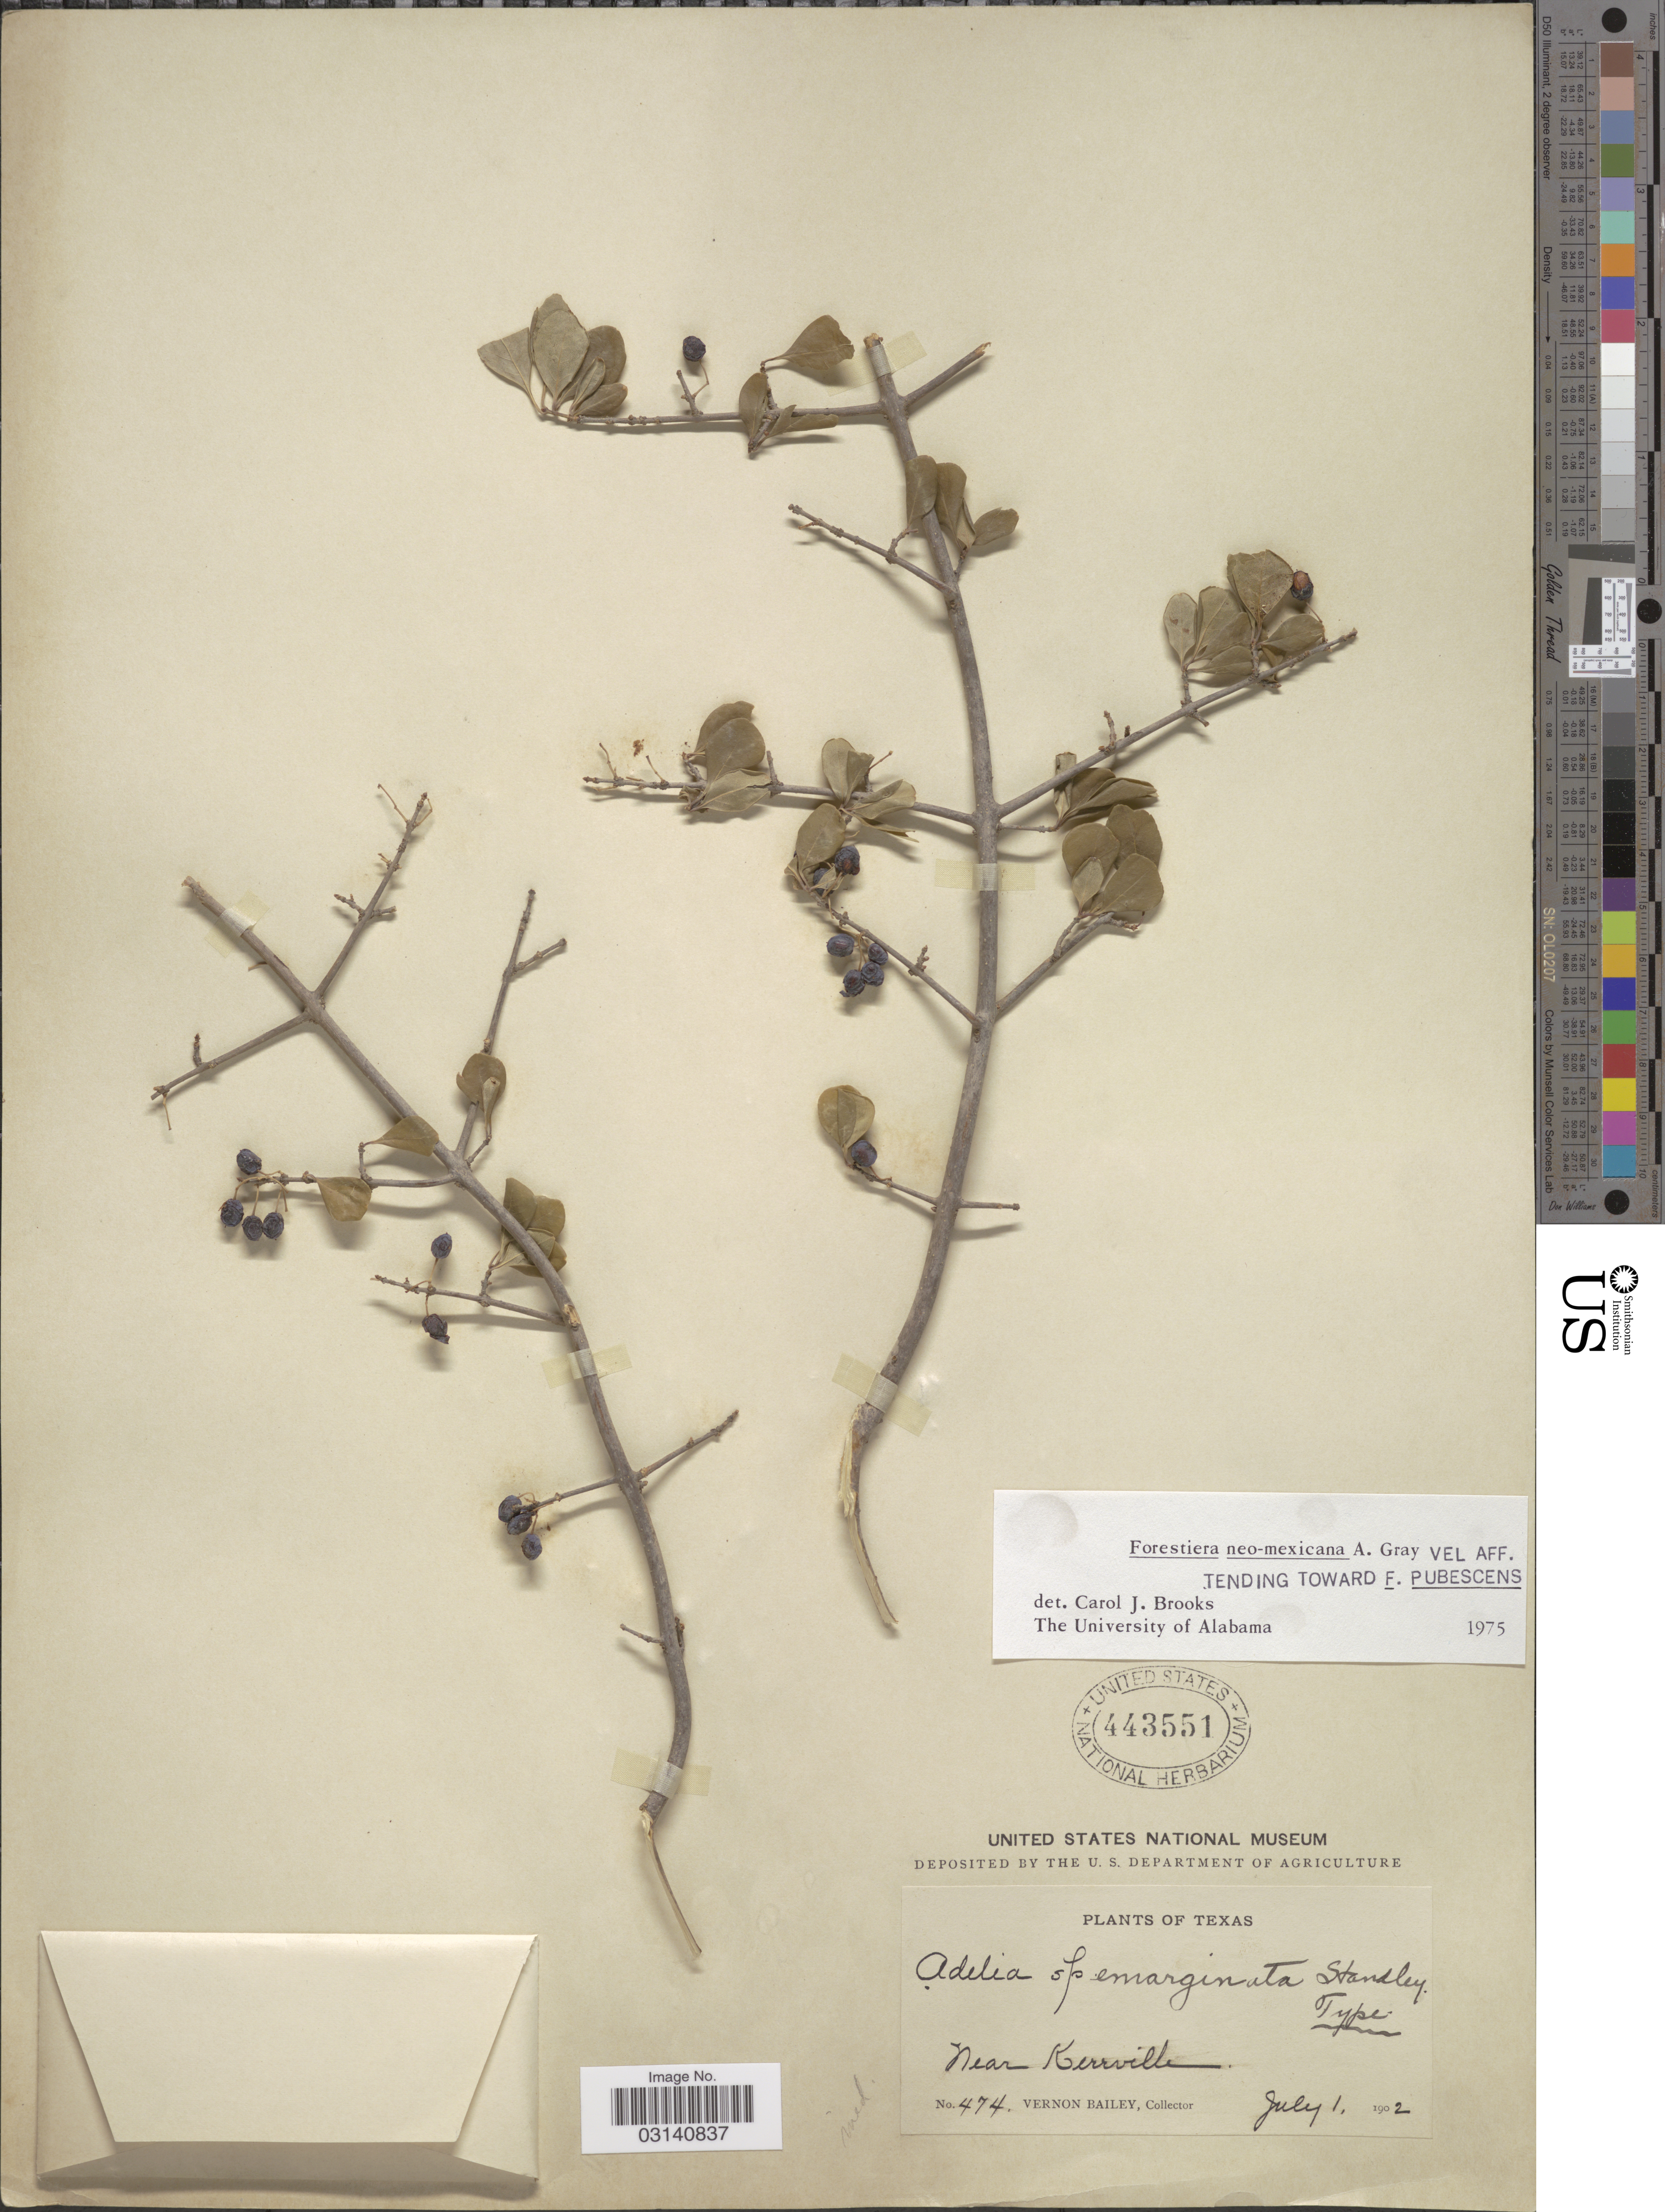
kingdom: Plantae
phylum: Tracheophyta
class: Magnoliopsida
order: Lamiales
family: Oleaceae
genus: Forestiera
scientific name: Forestiera neomexicana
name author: A. Gray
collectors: V. O. Bailey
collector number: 474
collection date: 1902-07-01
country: United States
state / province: Texas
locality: Near Kerrville.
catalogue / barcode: US 443551